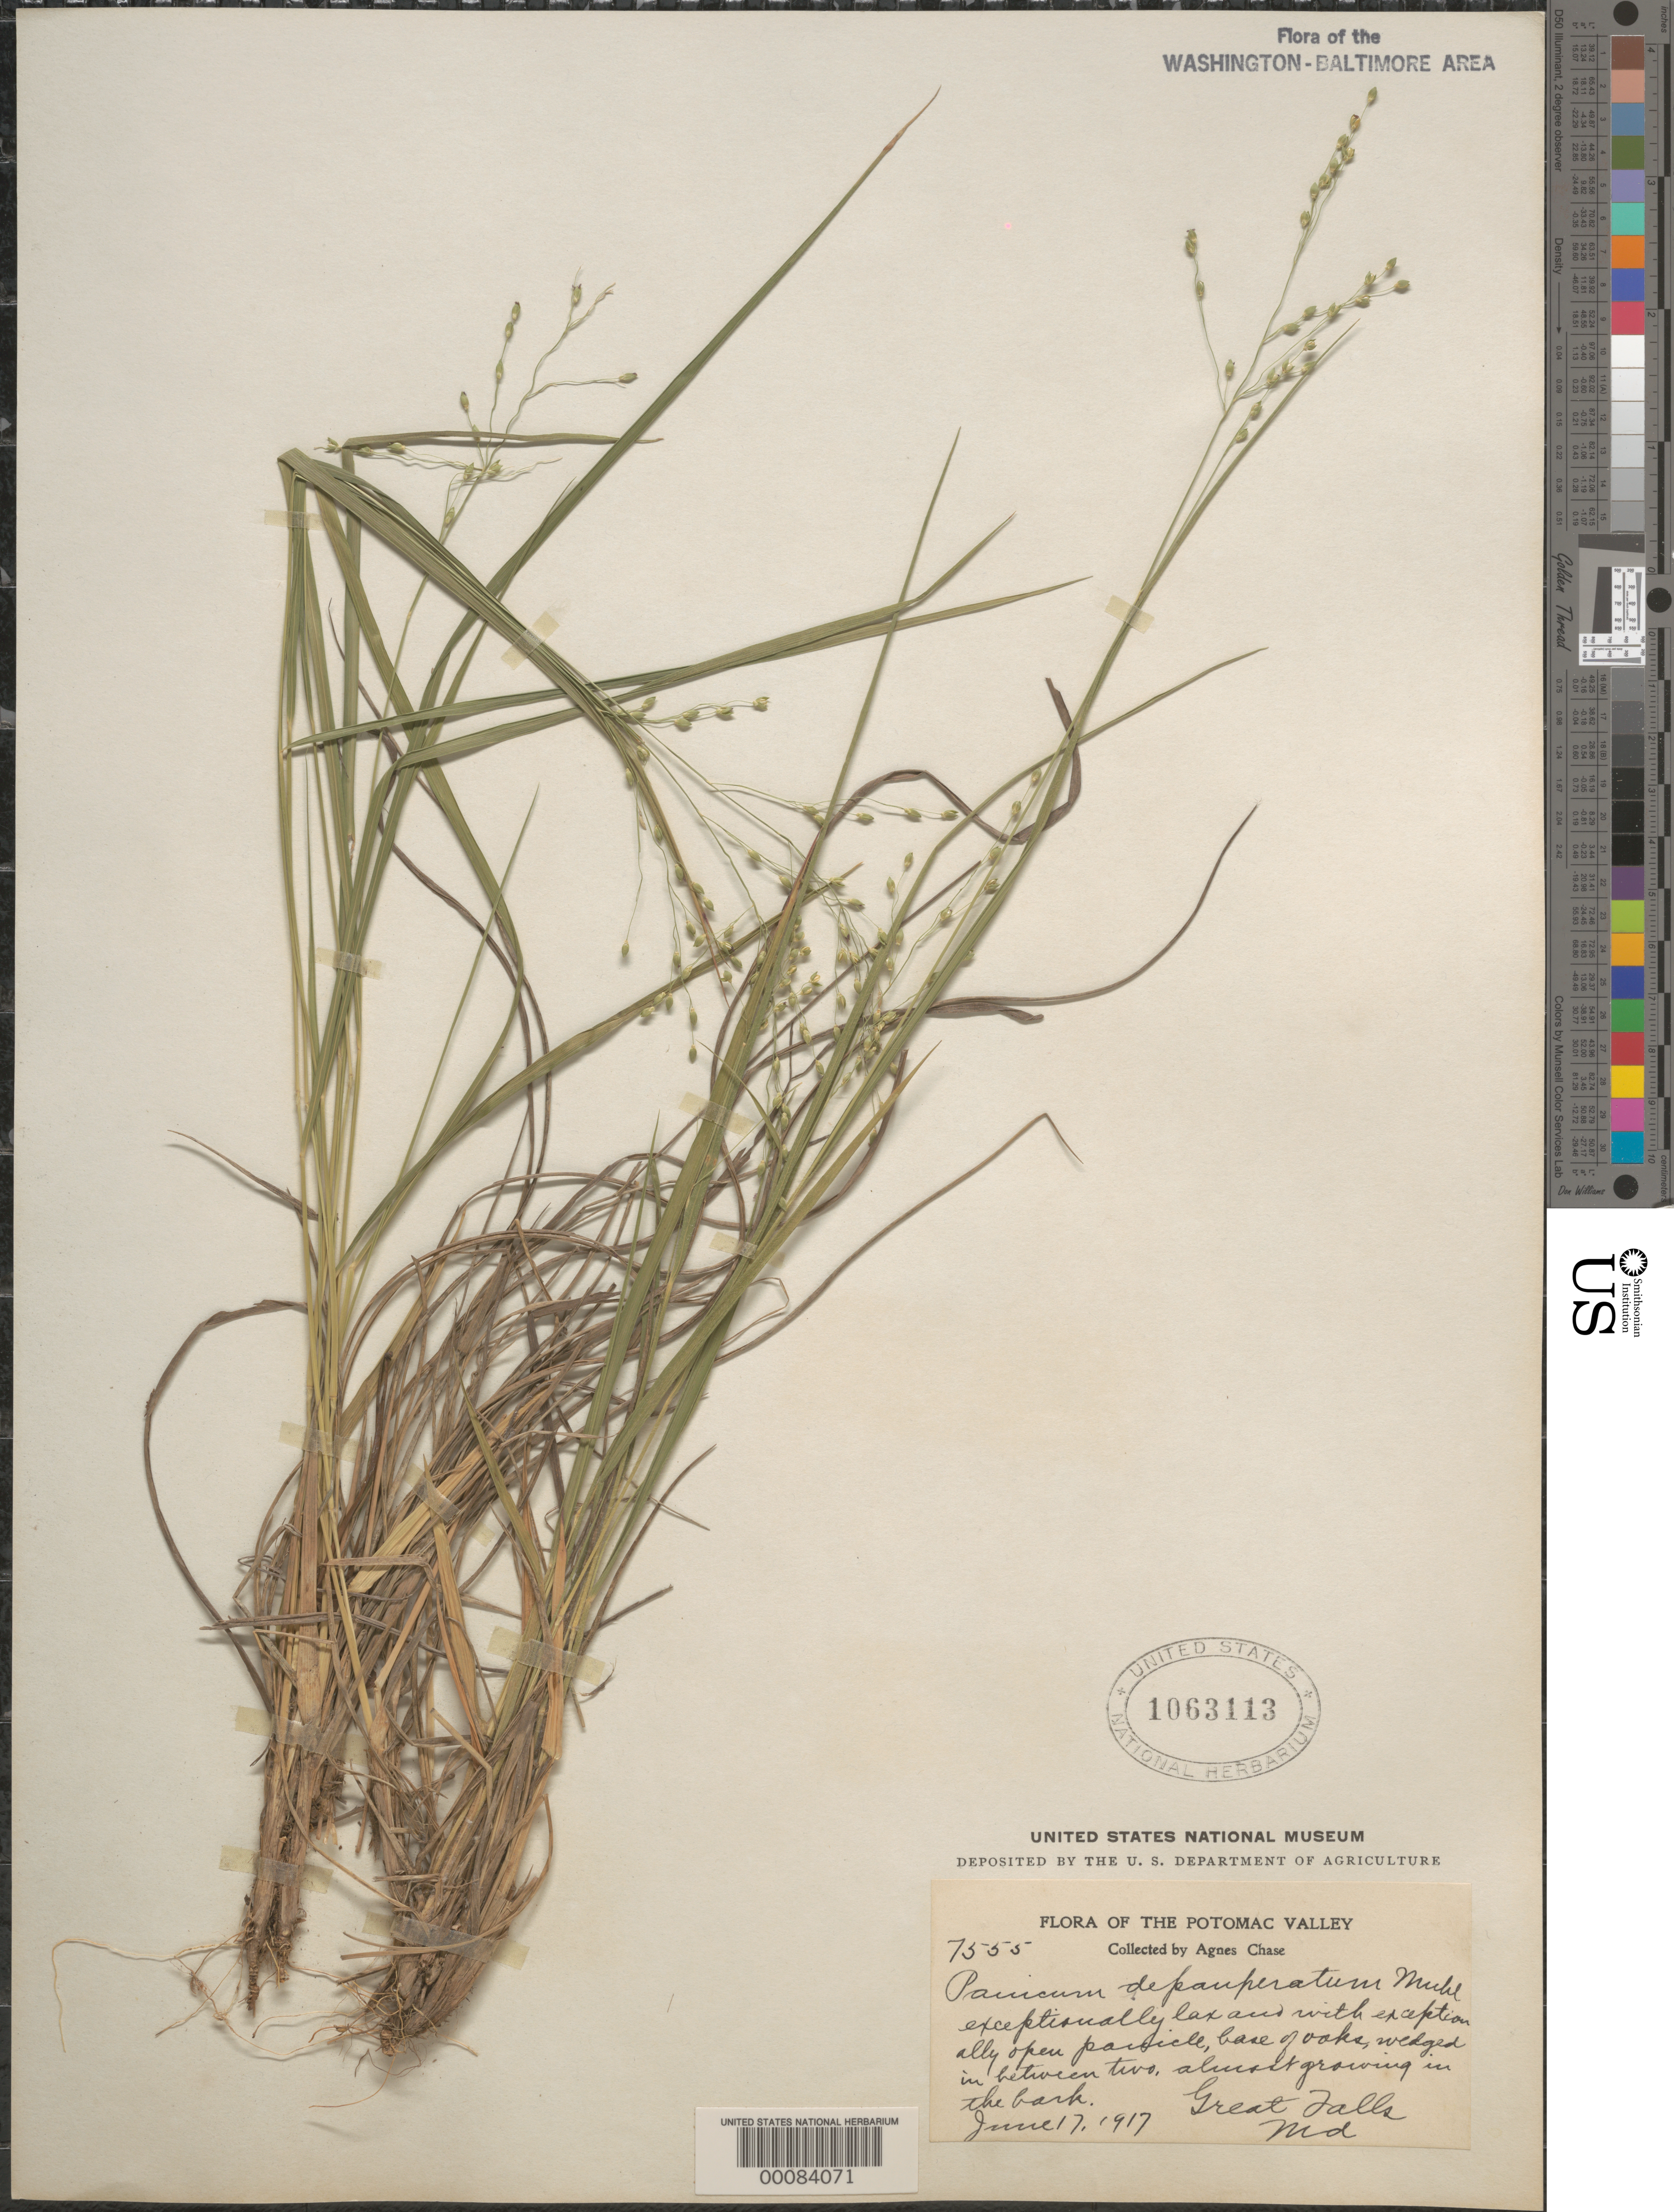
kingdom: Plantae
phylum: Tracheophyta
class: Liliopsida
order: Poales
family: Poaceae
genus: Dichanthelium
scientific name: Dichanthelium depauperatum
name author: (Muhl.) Gould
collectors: A. Chase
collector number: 7555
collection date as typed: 17 Jun 1917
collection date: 1917-06-17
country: United States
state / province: Maryland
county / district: Montgomery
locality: Great Falls C. & O. Canal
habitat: Soil around oak trees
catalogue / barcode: US 1063113